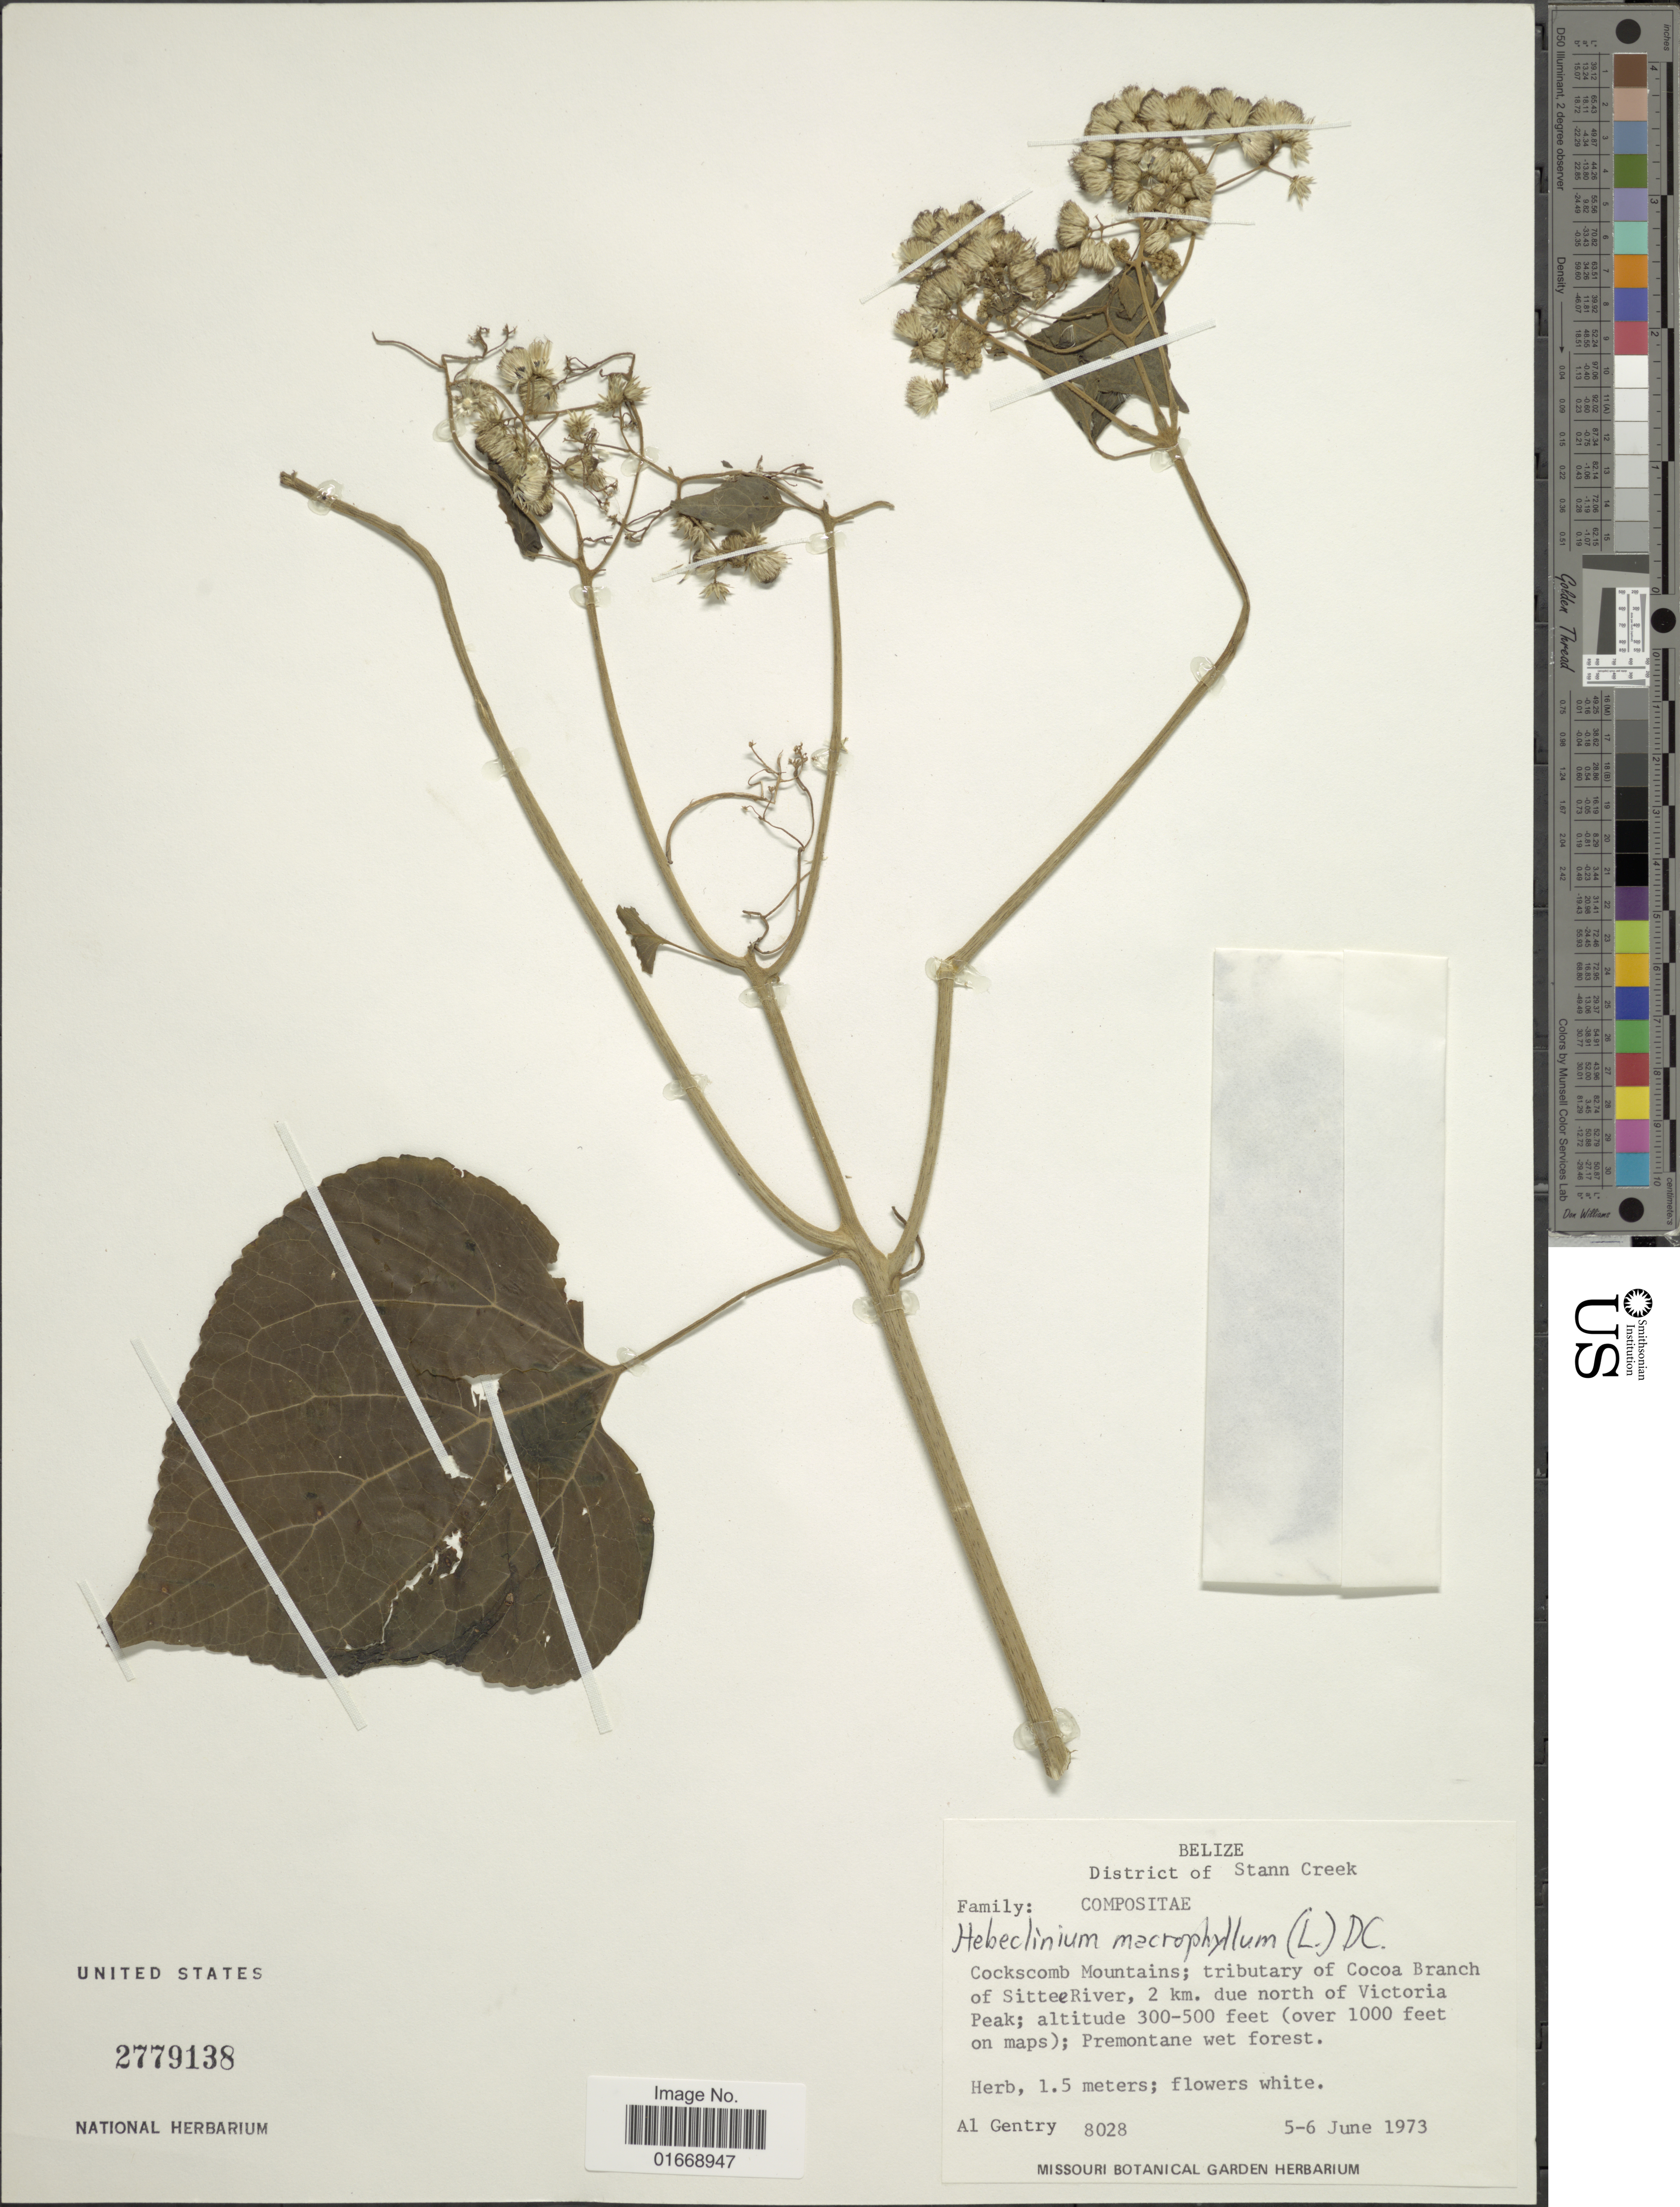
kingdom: Plantae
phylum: Tracheophyta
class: Magnoliopsida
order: Asterales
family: Asteraceae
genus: Hebeclinium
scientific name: Hebeclinium macrophyllum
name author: (L.) DC.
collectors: A. H. Gentry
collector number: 8028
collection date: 1973-06-05/1973-06-06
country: Belize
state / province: Stann Creek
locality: Cockscomb Mountains, tributary of Cocoa Branch of Sittee River, 2 km due north of Victoria Peak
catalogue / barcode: US 2779138